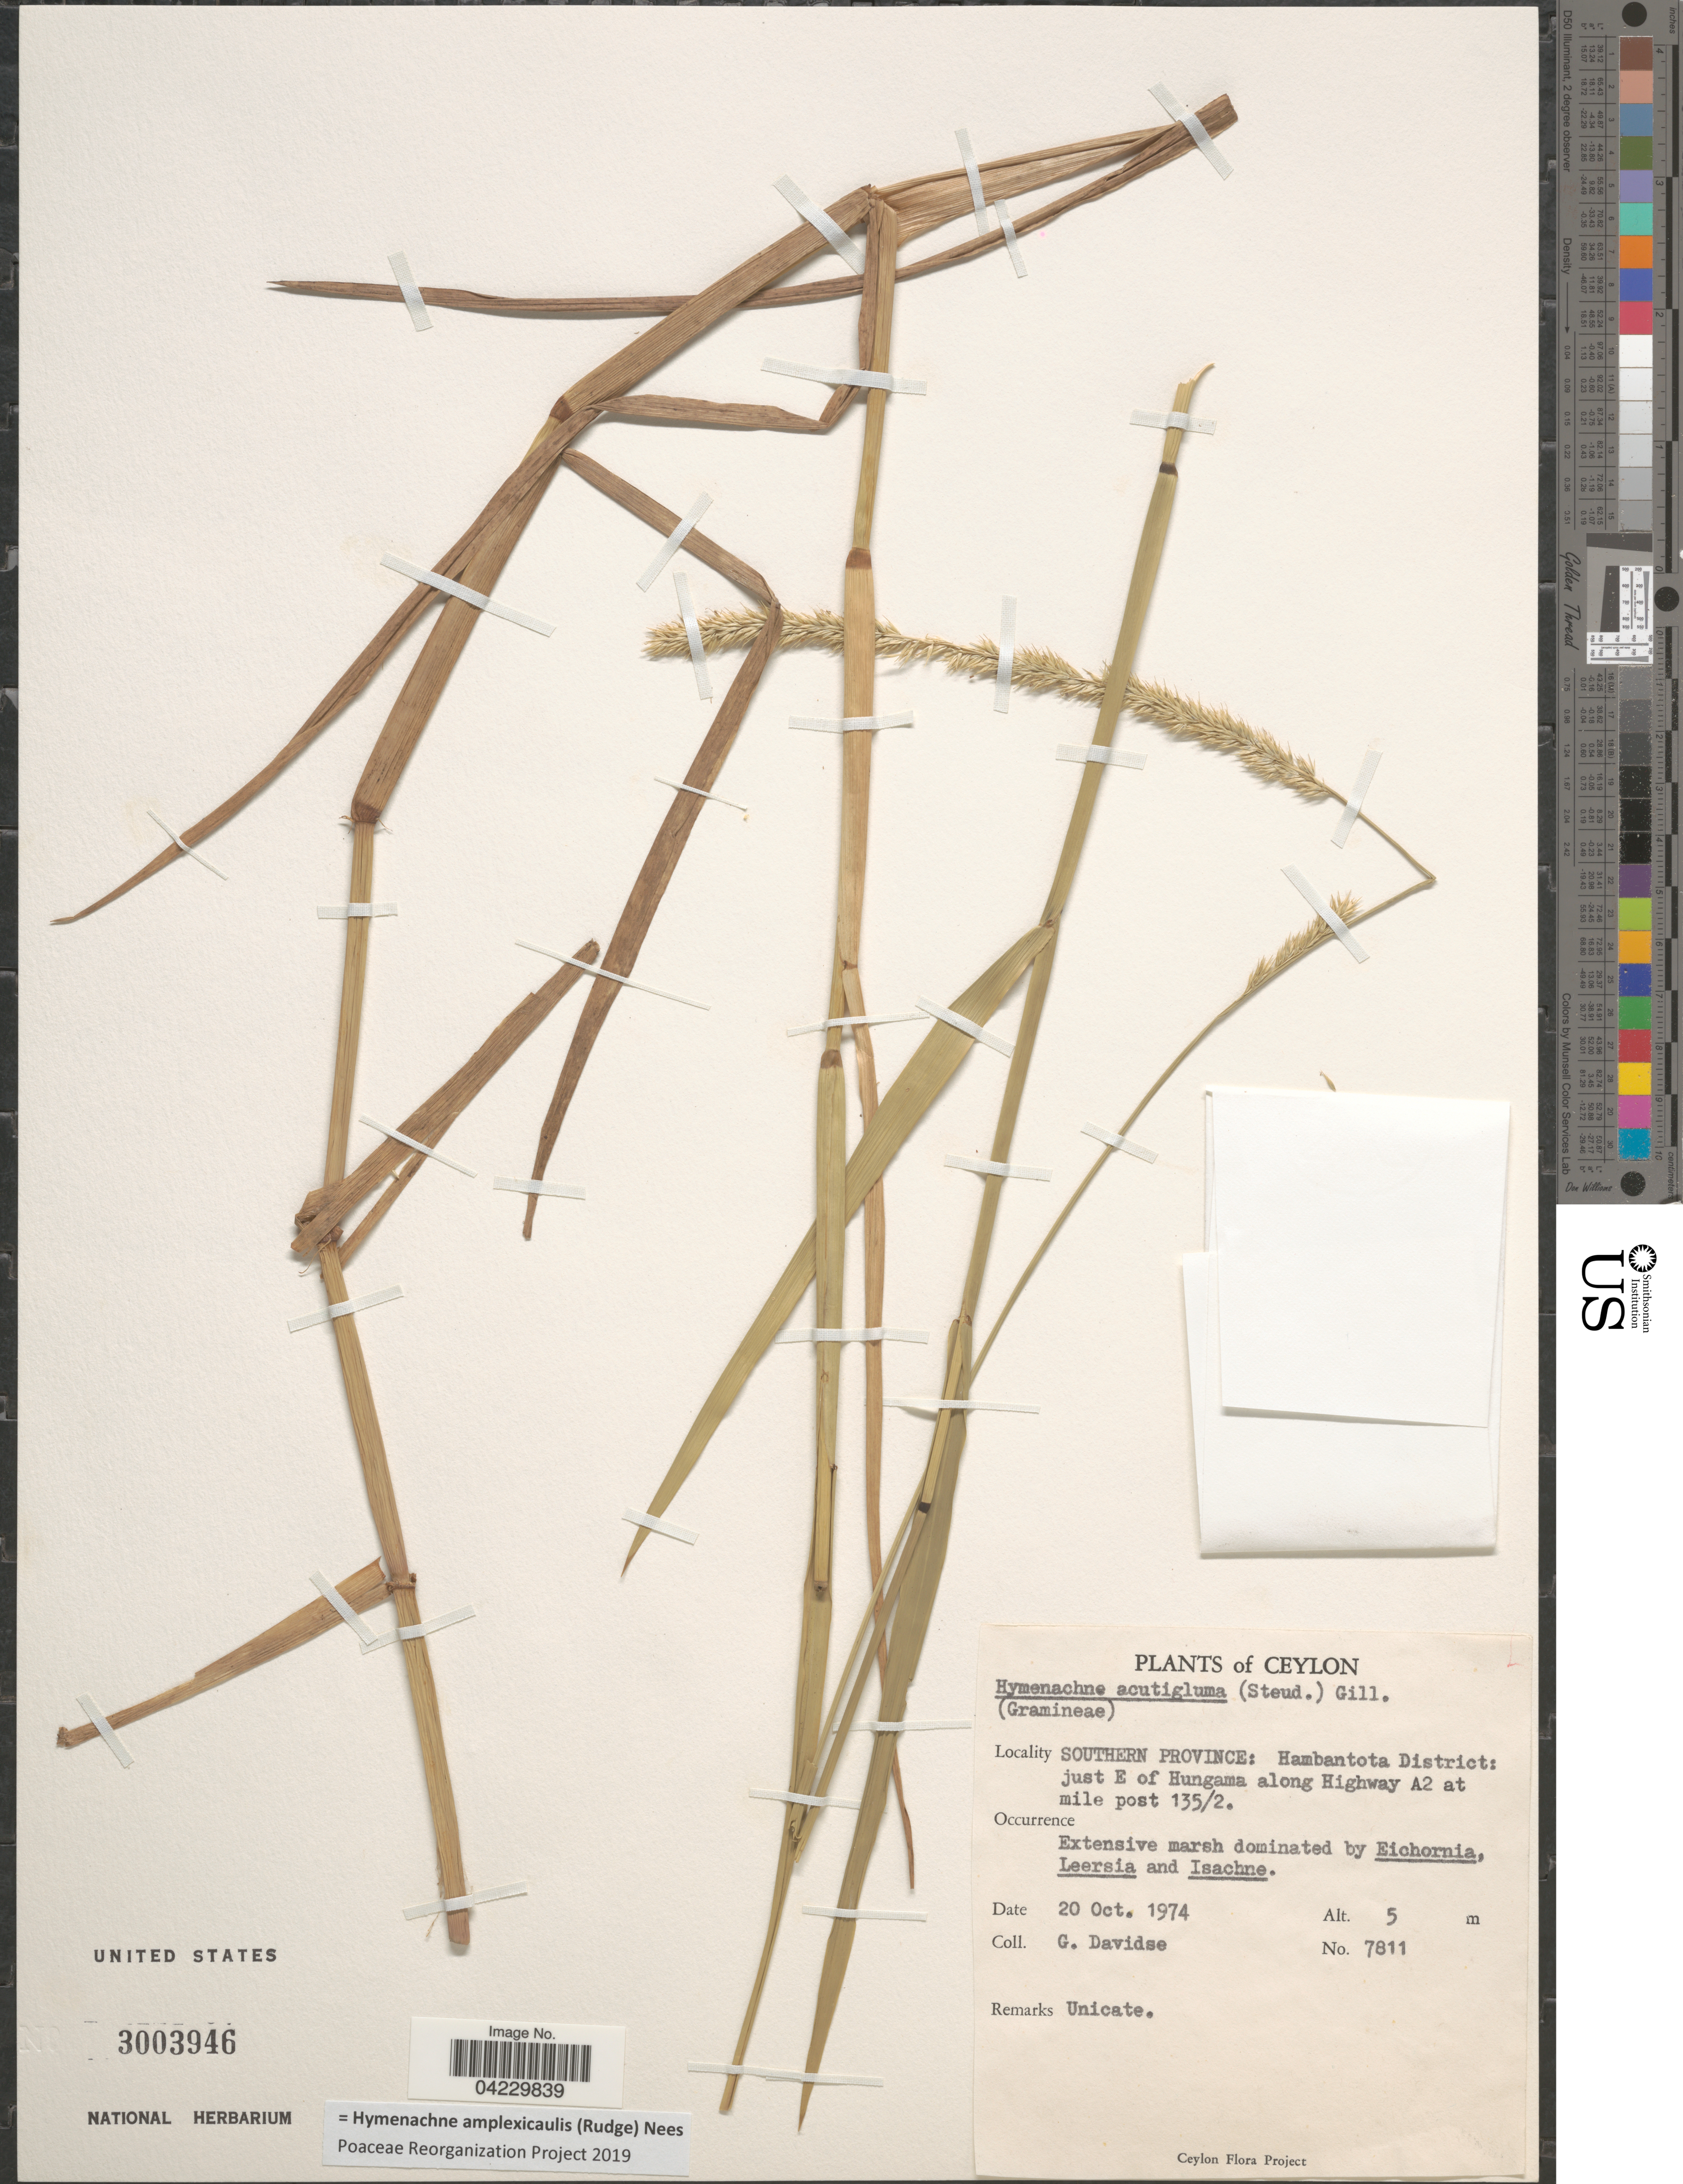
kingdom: Plantae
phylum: Tracheophyta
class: Liliopsida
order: Poales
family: Poaceae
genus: Hymenachne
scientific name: Hymenachne amplexicaulis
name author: (Rudge) Nees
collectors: G. Davidse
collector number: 7811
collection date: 1974-10-20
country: Sri Lanka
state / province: Southern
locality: Ceylon. Hambantota District: just E of Hungama along Highway A2 at mile post 135/2.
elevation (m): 5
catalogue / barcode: US 3003946